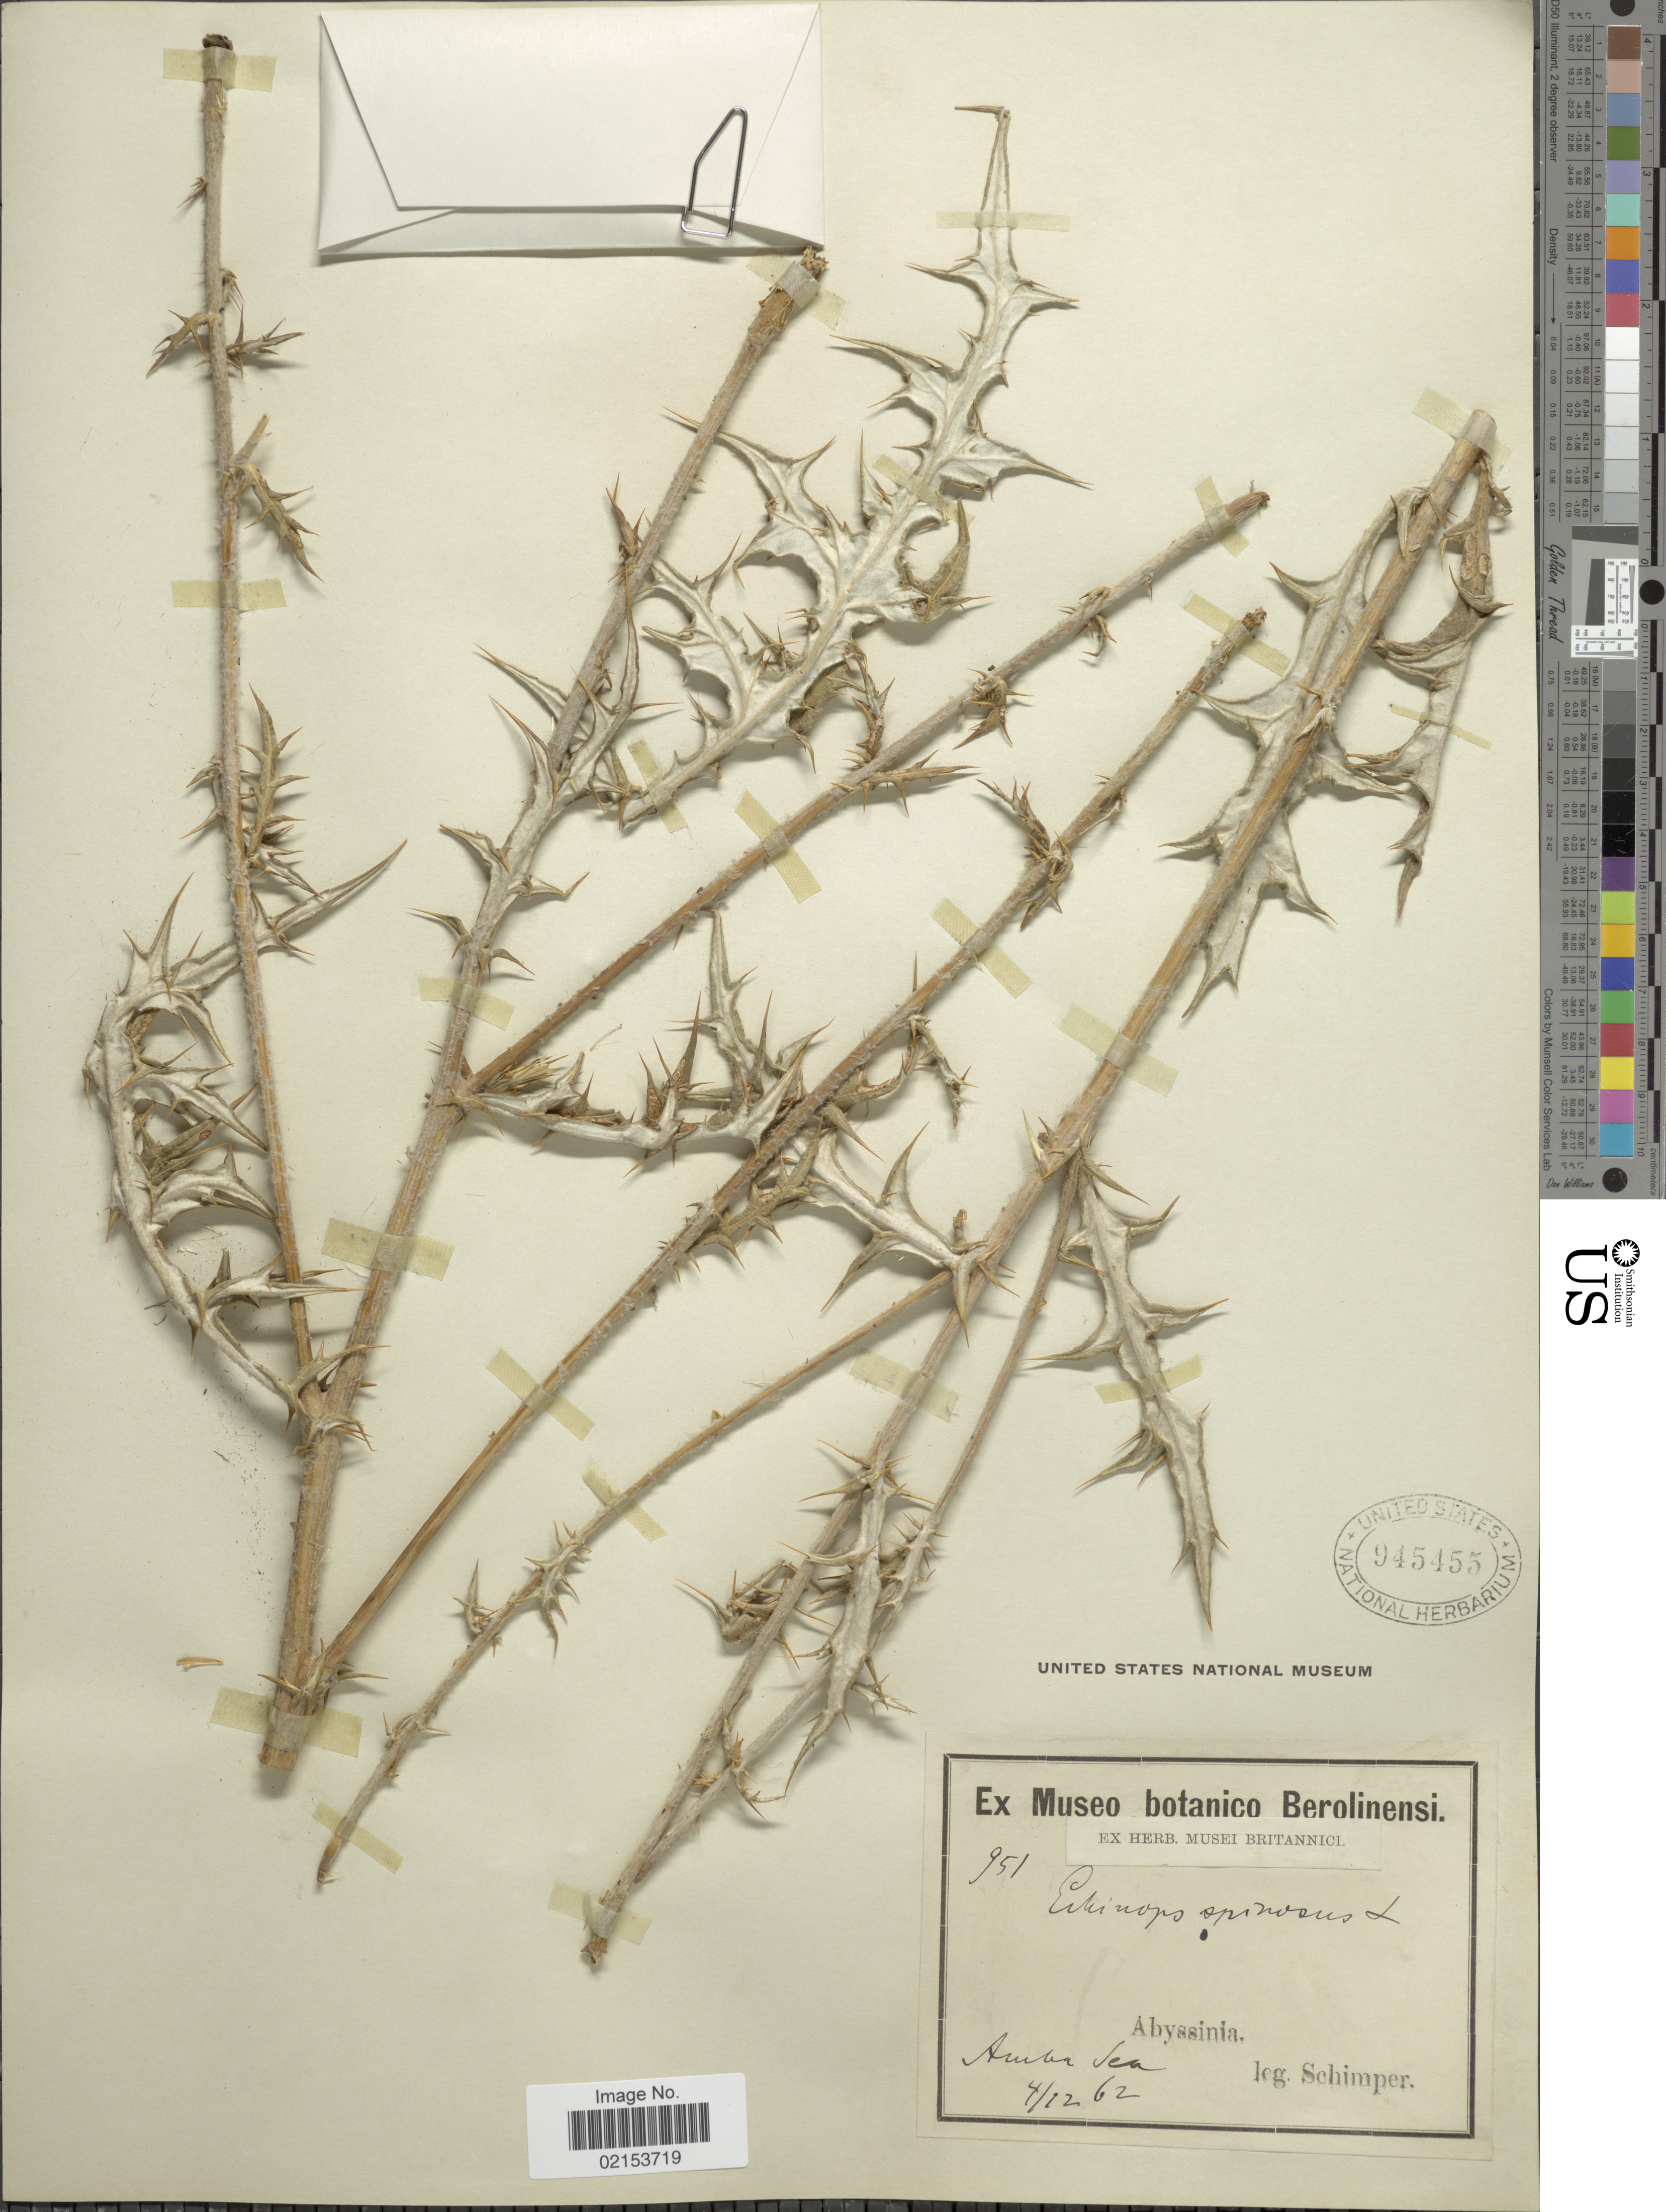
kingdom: Plantae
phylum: Tracheophyta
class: Magnoliopsida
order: Asterales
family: Asteraceae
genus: Echinops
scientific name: Echinops spinosissimus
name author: Turra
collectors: -. Schimper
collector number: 951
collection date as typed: Transcribed d/m/y: 12/4/62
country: Eritrea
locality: Abyssinia, Amber Sea.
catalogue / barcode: US 945455